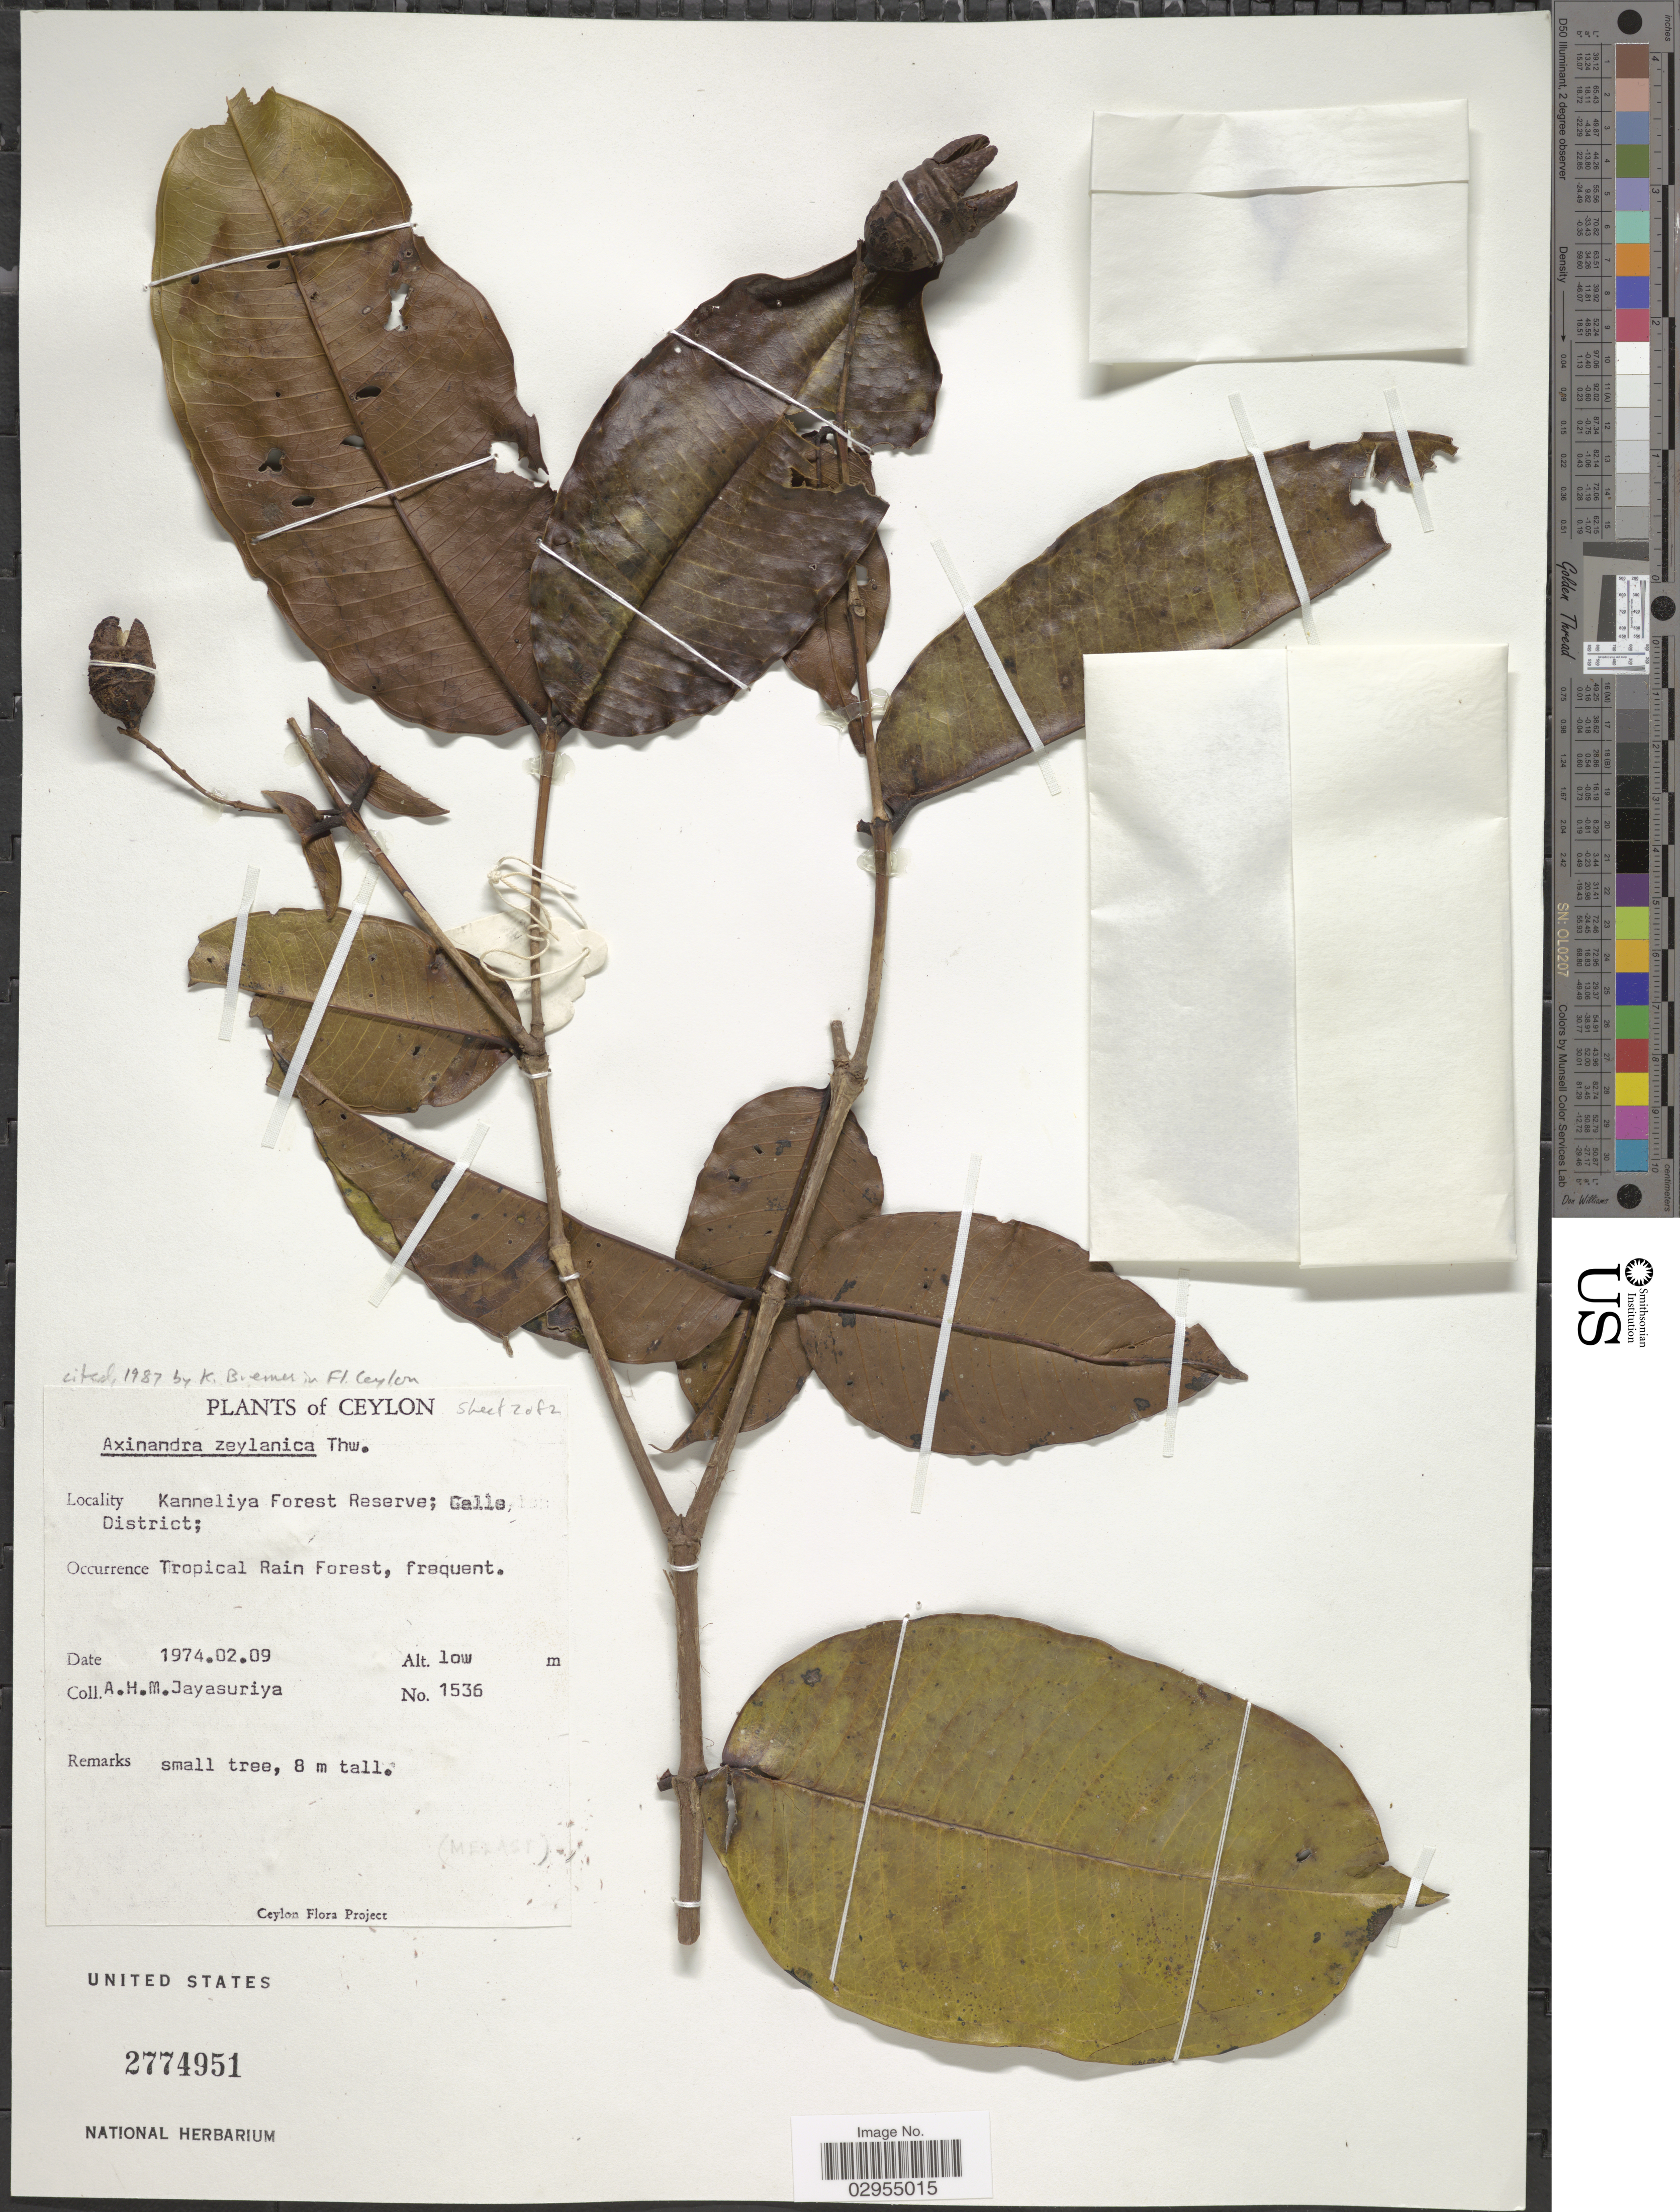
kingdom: Plantae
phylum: Tracheophyta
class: Magnoliopsida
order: Myrtales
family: Crypteroniaceae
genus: Axinandra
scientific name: Axinandra zeylanica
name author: Thwaites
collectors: A. H. Jayasuriya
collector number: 1536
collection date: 1974-02-09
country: Sri Lanka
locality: Ceylon. Kanneliya Forest Reserve; Galle District.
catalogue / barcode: US 2774951